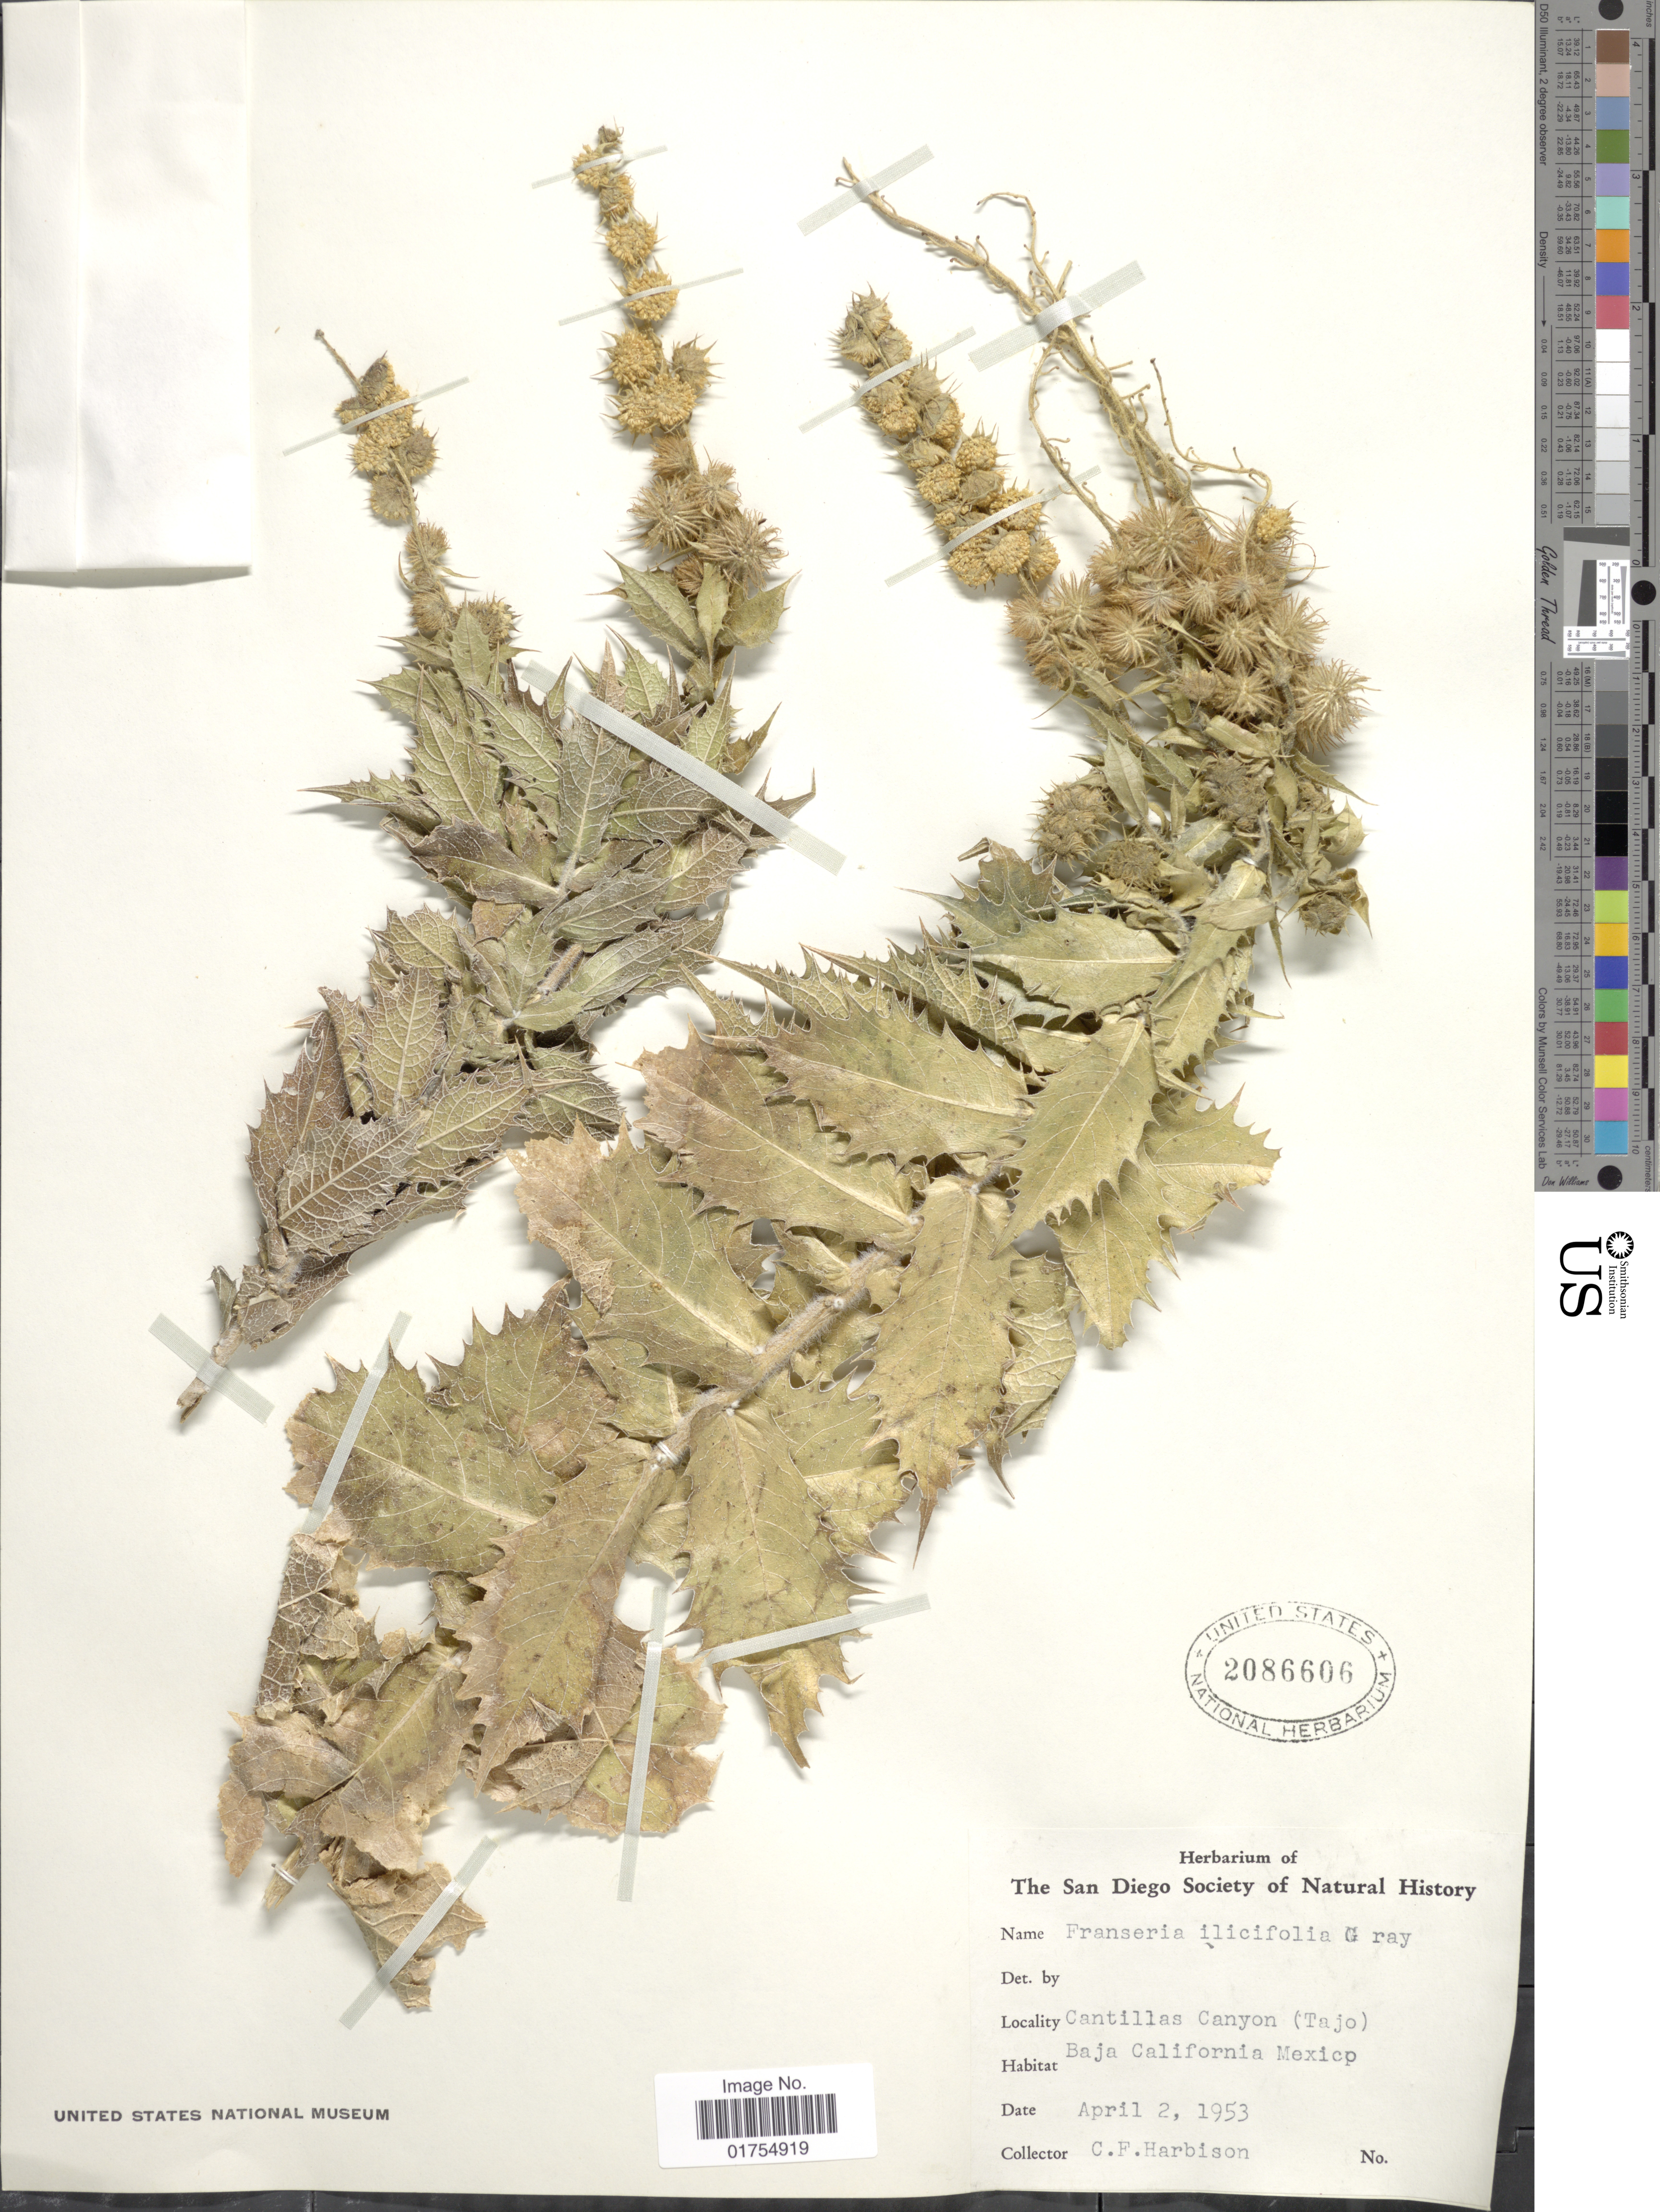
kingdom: Plantae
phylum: Tracheophyta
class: Magnoliopsida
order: Asterales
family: Asteraceae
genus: Franseria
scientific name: Franseria ilicifolia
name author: A. Gray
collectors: C. F. Harbison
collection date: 1953-04-02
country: Mexico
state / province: Baja California Norte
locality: Cantillas Canyon (Tajo)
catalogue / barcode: US 2086606